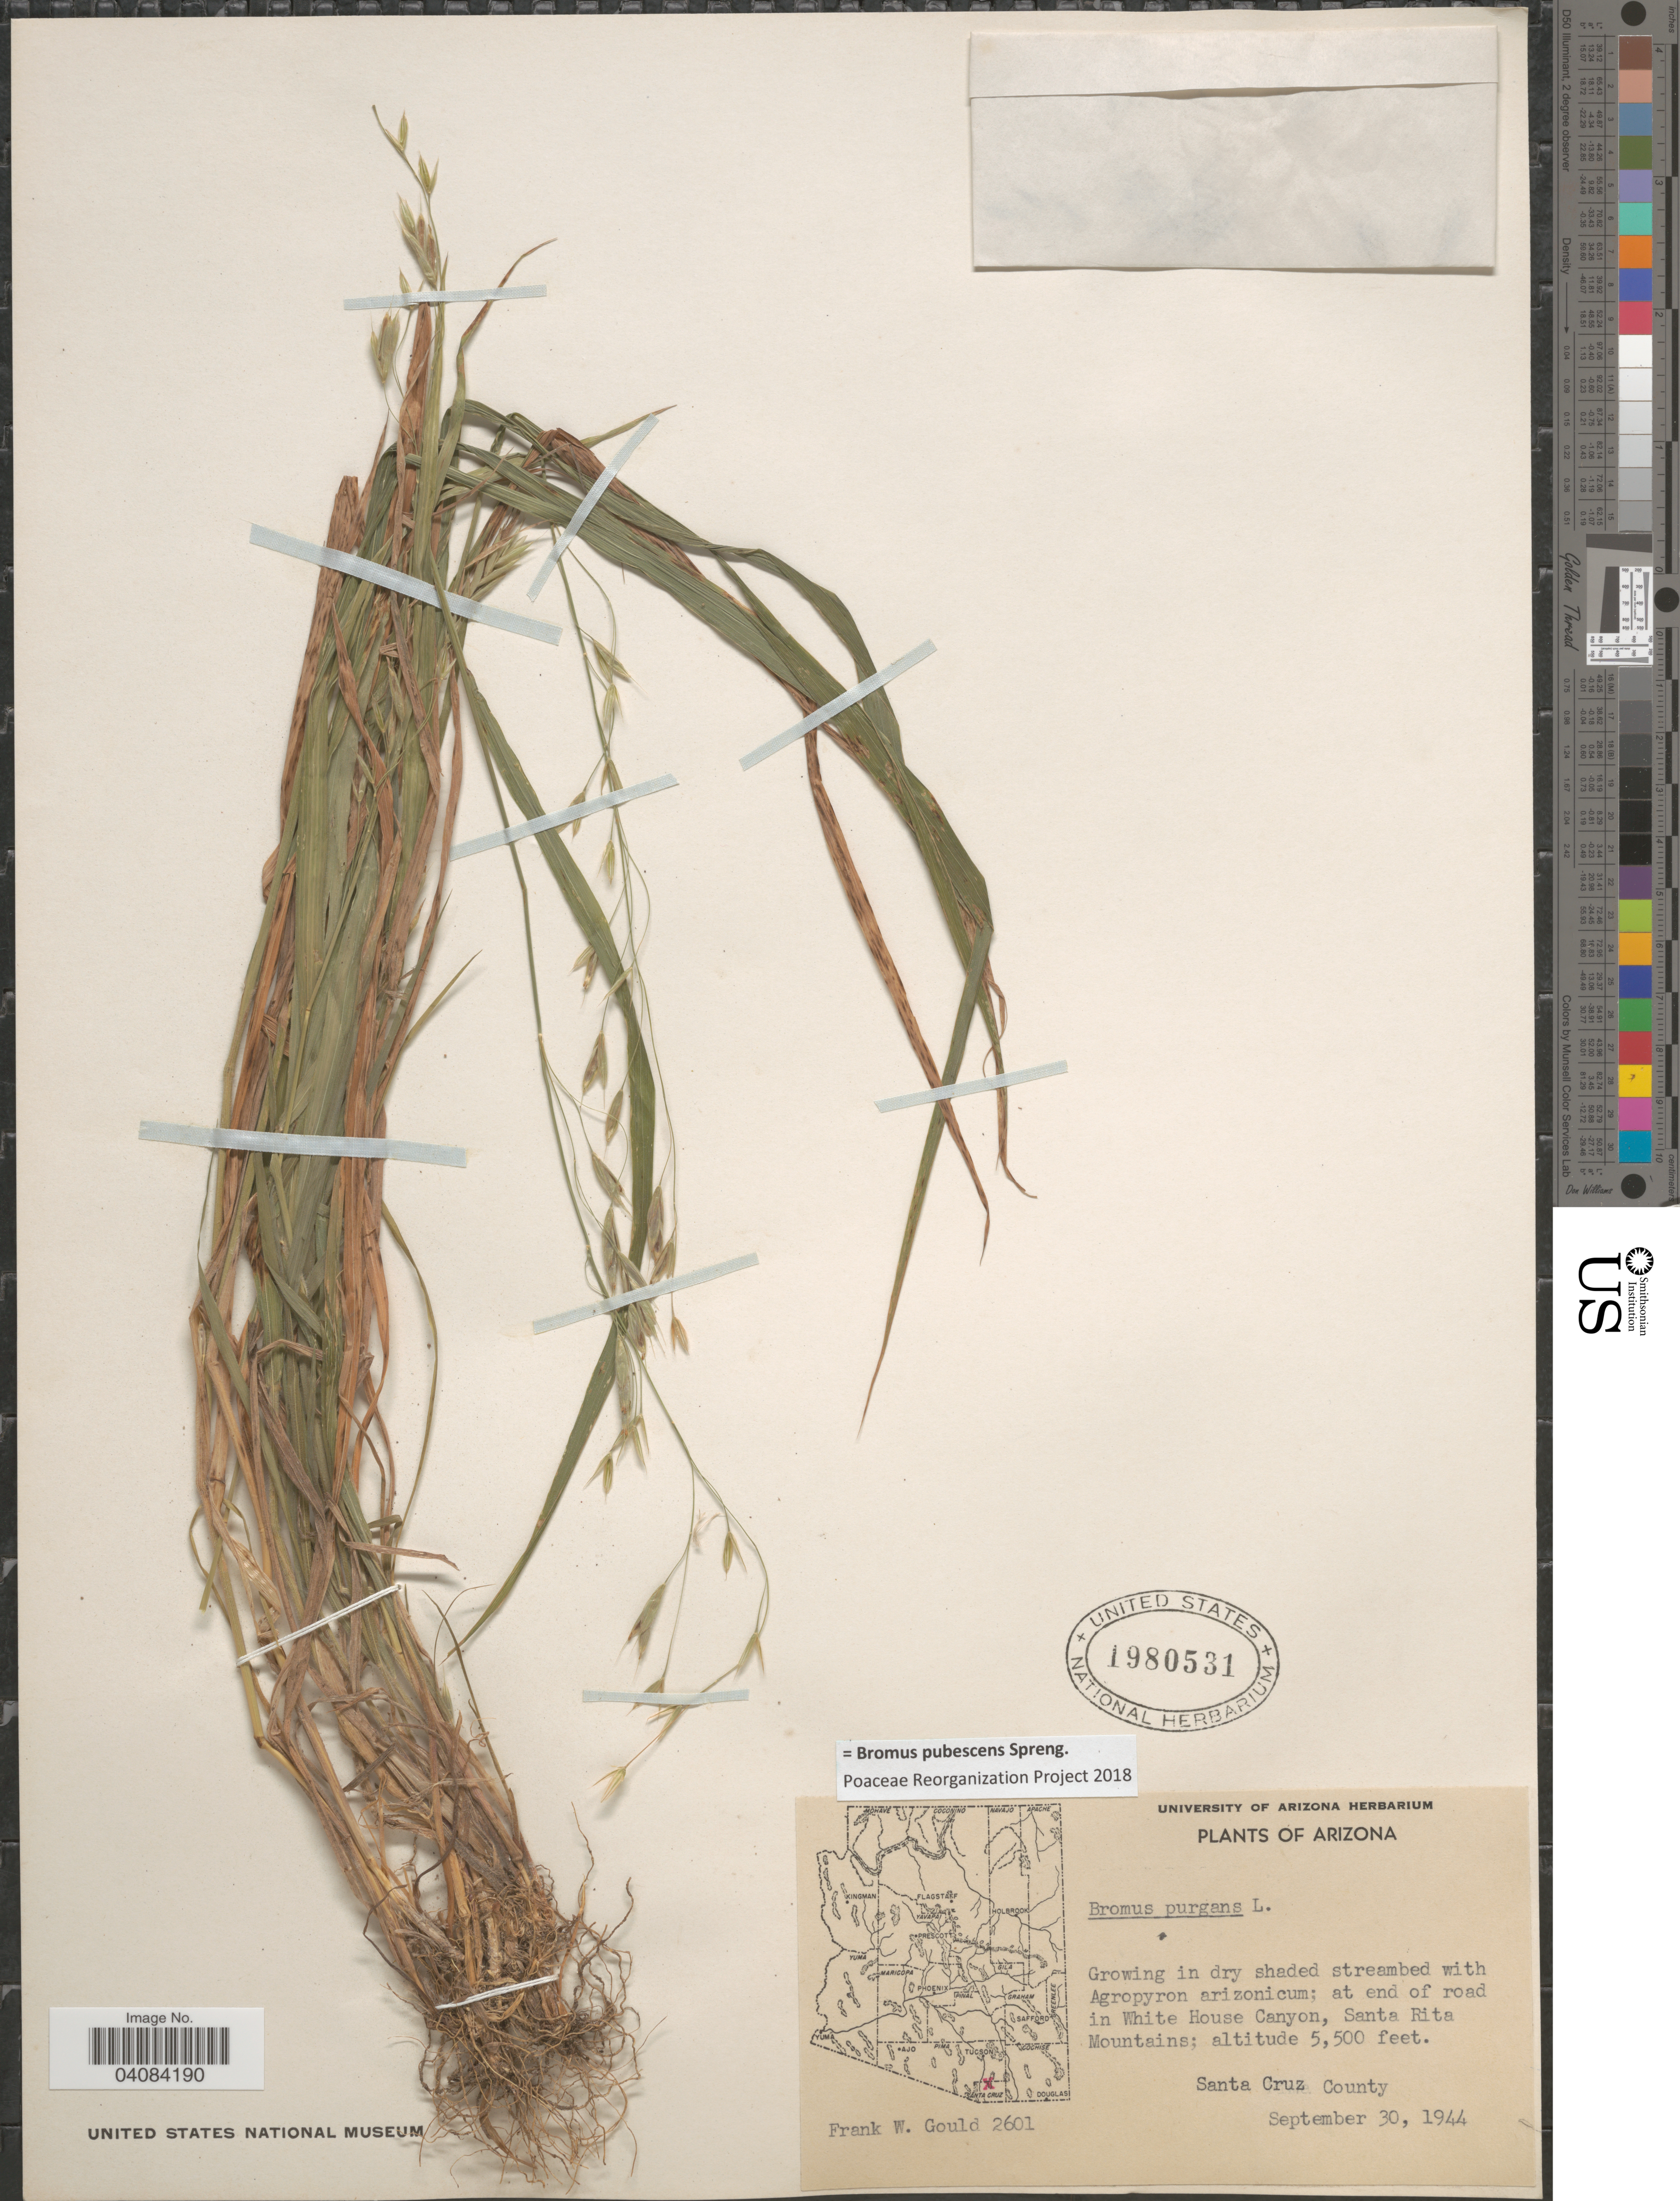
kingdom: Plantae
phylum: Tracheophyta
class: Liliopsida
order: Poales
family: Poaceae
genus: Bromus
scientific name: Bromus pubescens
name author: Muhl. ex Willd.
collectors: F. W. Gould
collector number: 2601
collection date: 1944-09-30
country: United States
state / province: Arizona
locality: At end of road in White House Canyon, Santa Rita Mountains. Santa Cruz County.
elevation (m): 1676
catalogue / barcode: US 1980531